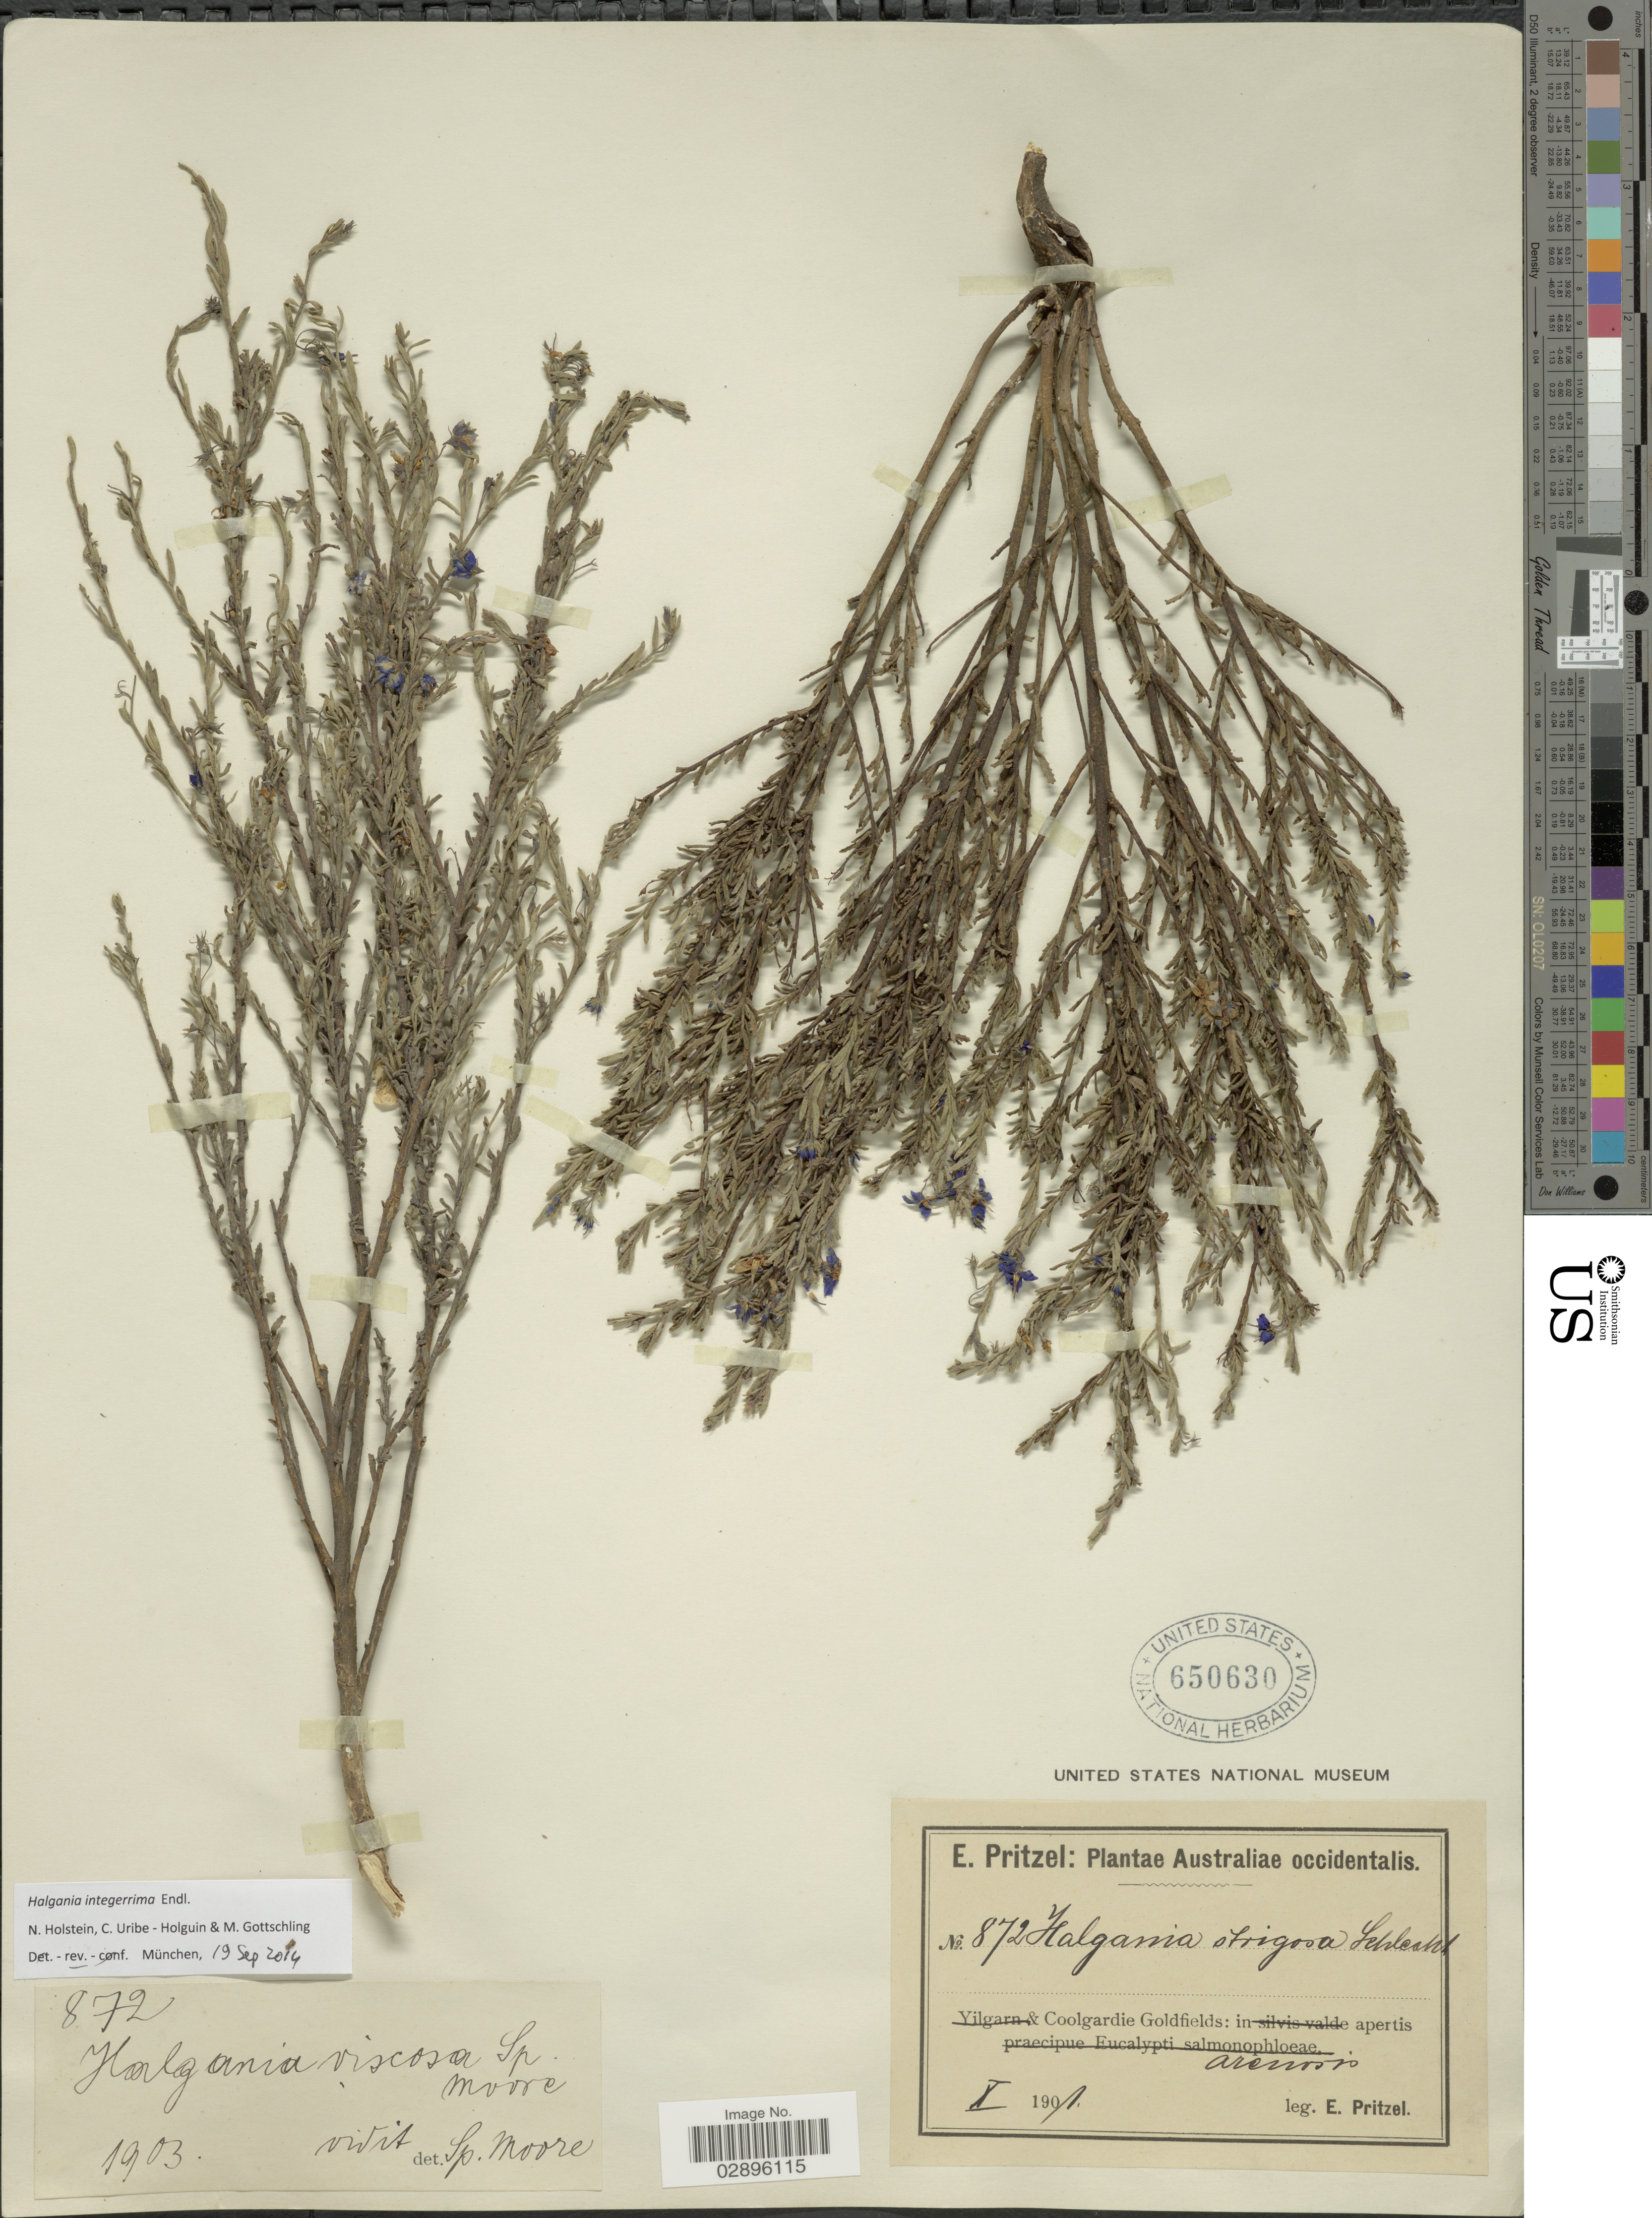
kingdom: Plantae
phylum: Tracheophyta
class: Magnoliopsida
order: Boraginales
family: Ehretiaceae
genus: Halgania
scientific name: Halgania integerrima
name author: Endl.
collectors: E. G. Pritzel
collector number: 872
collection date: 1901-10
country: Australia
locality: Australiae occidentalis. Coolgardie Goldfields: in apertis arenosis.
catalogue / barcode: US 650630